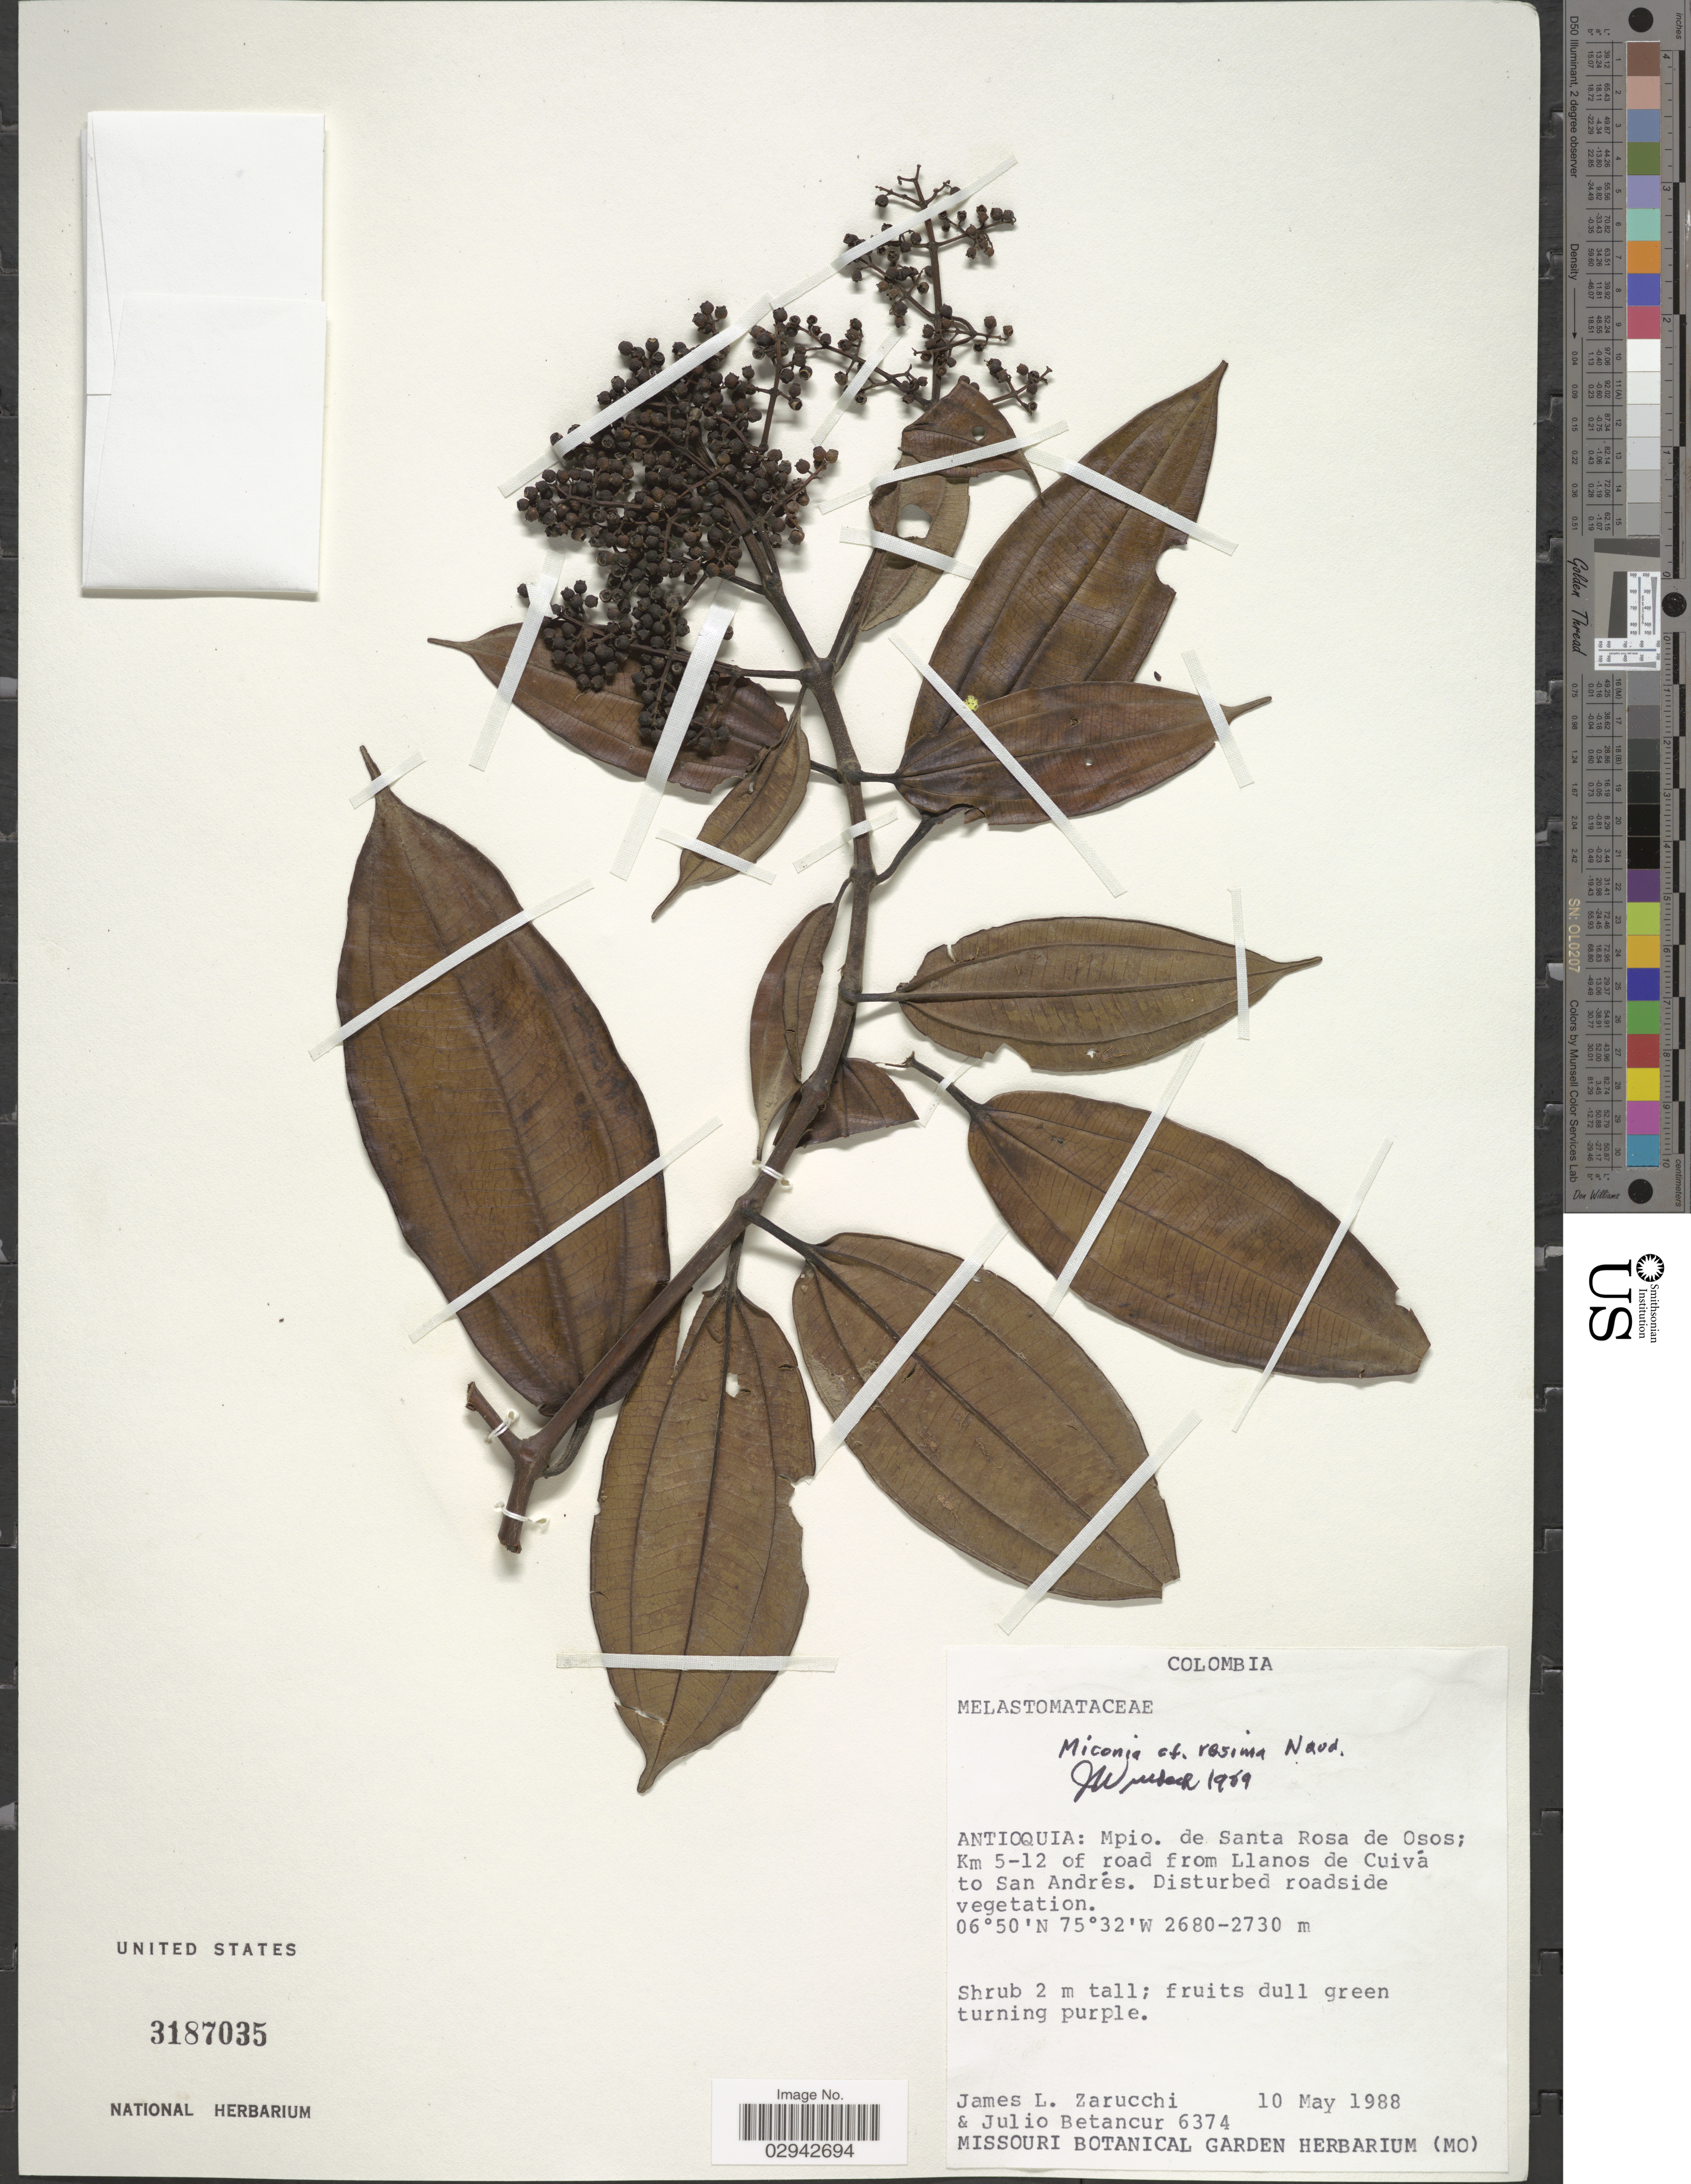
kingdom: Plantae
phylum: Tracheophyta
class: Magnoliopsida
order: Myrtales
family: Melastomataceae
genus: Miconia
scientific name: Miconia resima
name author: Naudin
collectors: J. L. Zarucchi & J. Betancur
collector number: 6374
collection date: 1988-05-10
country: Colombia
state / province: Antioquia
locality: Mpio. de Santa Rosa de Osos; Km 5-12 of road from Llanos de Cuivá to San Andrés.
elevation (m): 2680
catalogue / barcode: US 3187035